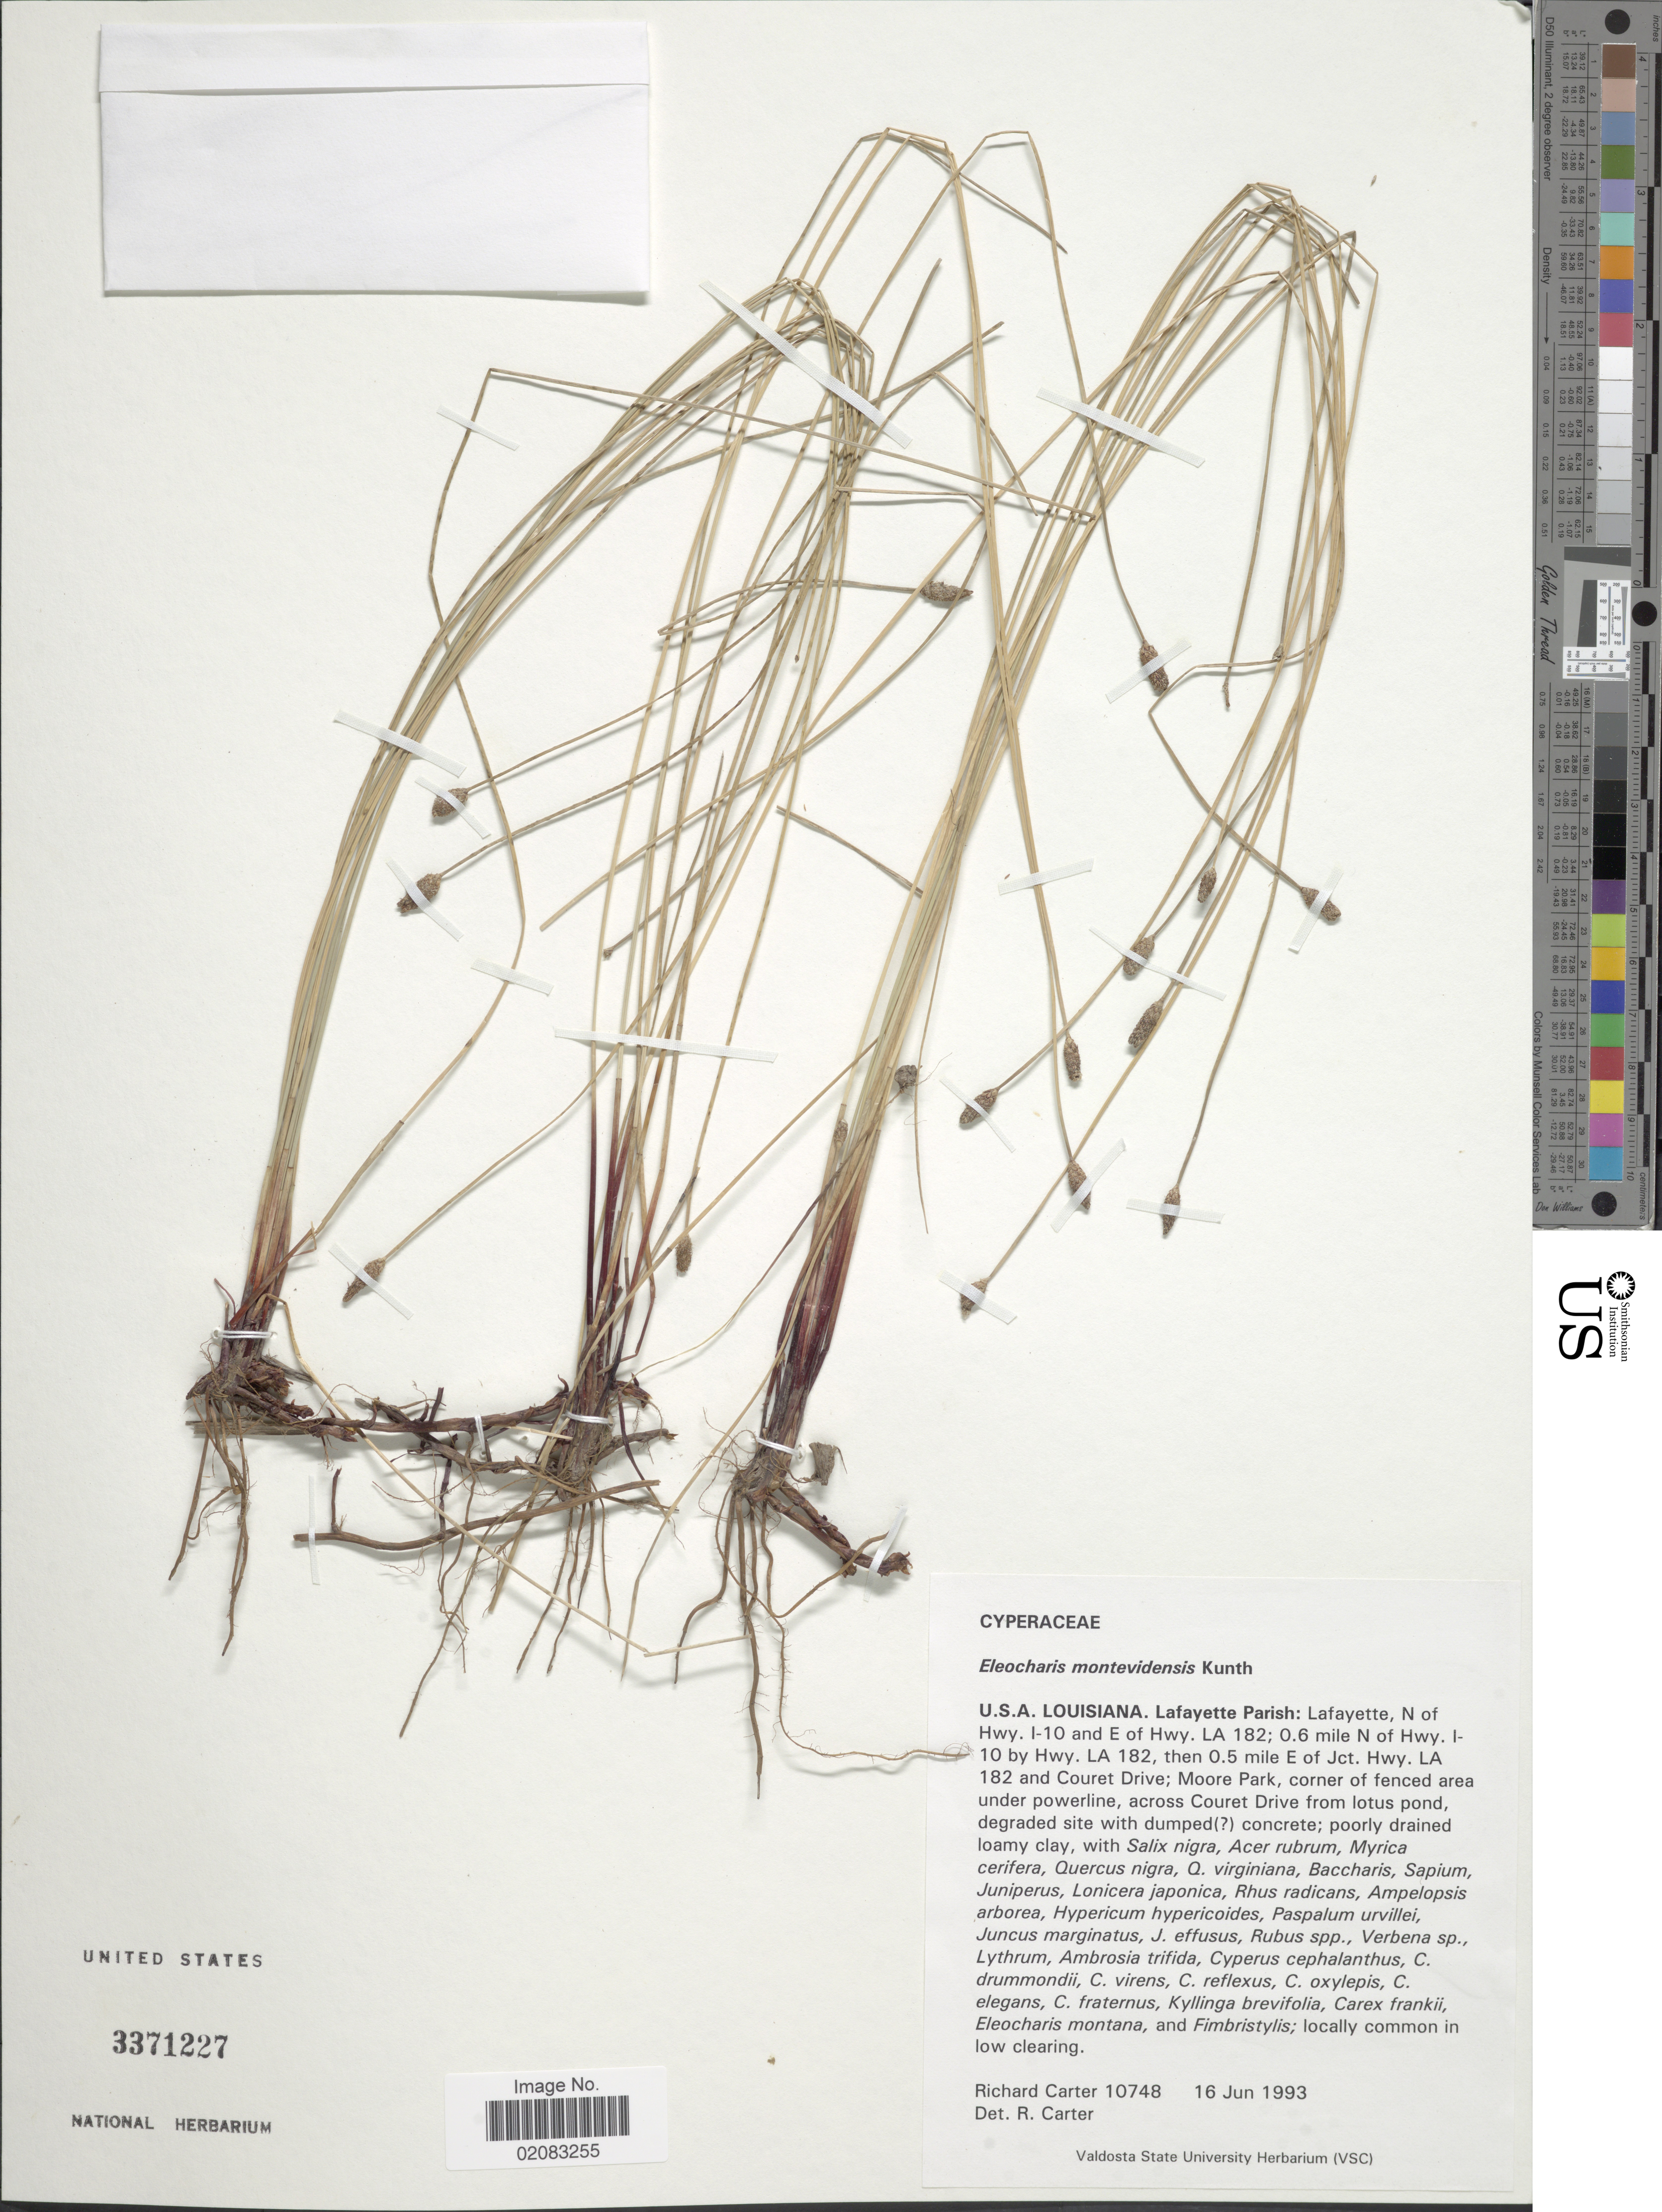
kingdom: Plantae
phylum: Tracheophyta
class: Liliopsida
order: Poales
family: Cyperaceae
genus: Eleocharis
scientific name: Eleocharis montevidensis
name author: Kunth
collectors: R. Carter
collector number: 10748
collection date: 1993-06-16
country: United States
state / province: Louisiana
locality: Lafayette Parish: Lafayette, N of Hwy. 1-10 and E of Hwy. LA 182; 0.6 mile N of Hwy. 1-10 bu Hwy. LA 182, then 0.5 mile E of Jct Hwy LA 182 and Couret Drive; Moore Park, corner of fenced area under powerline, across Couret Drive from lotus pond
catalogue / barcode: US 3371227